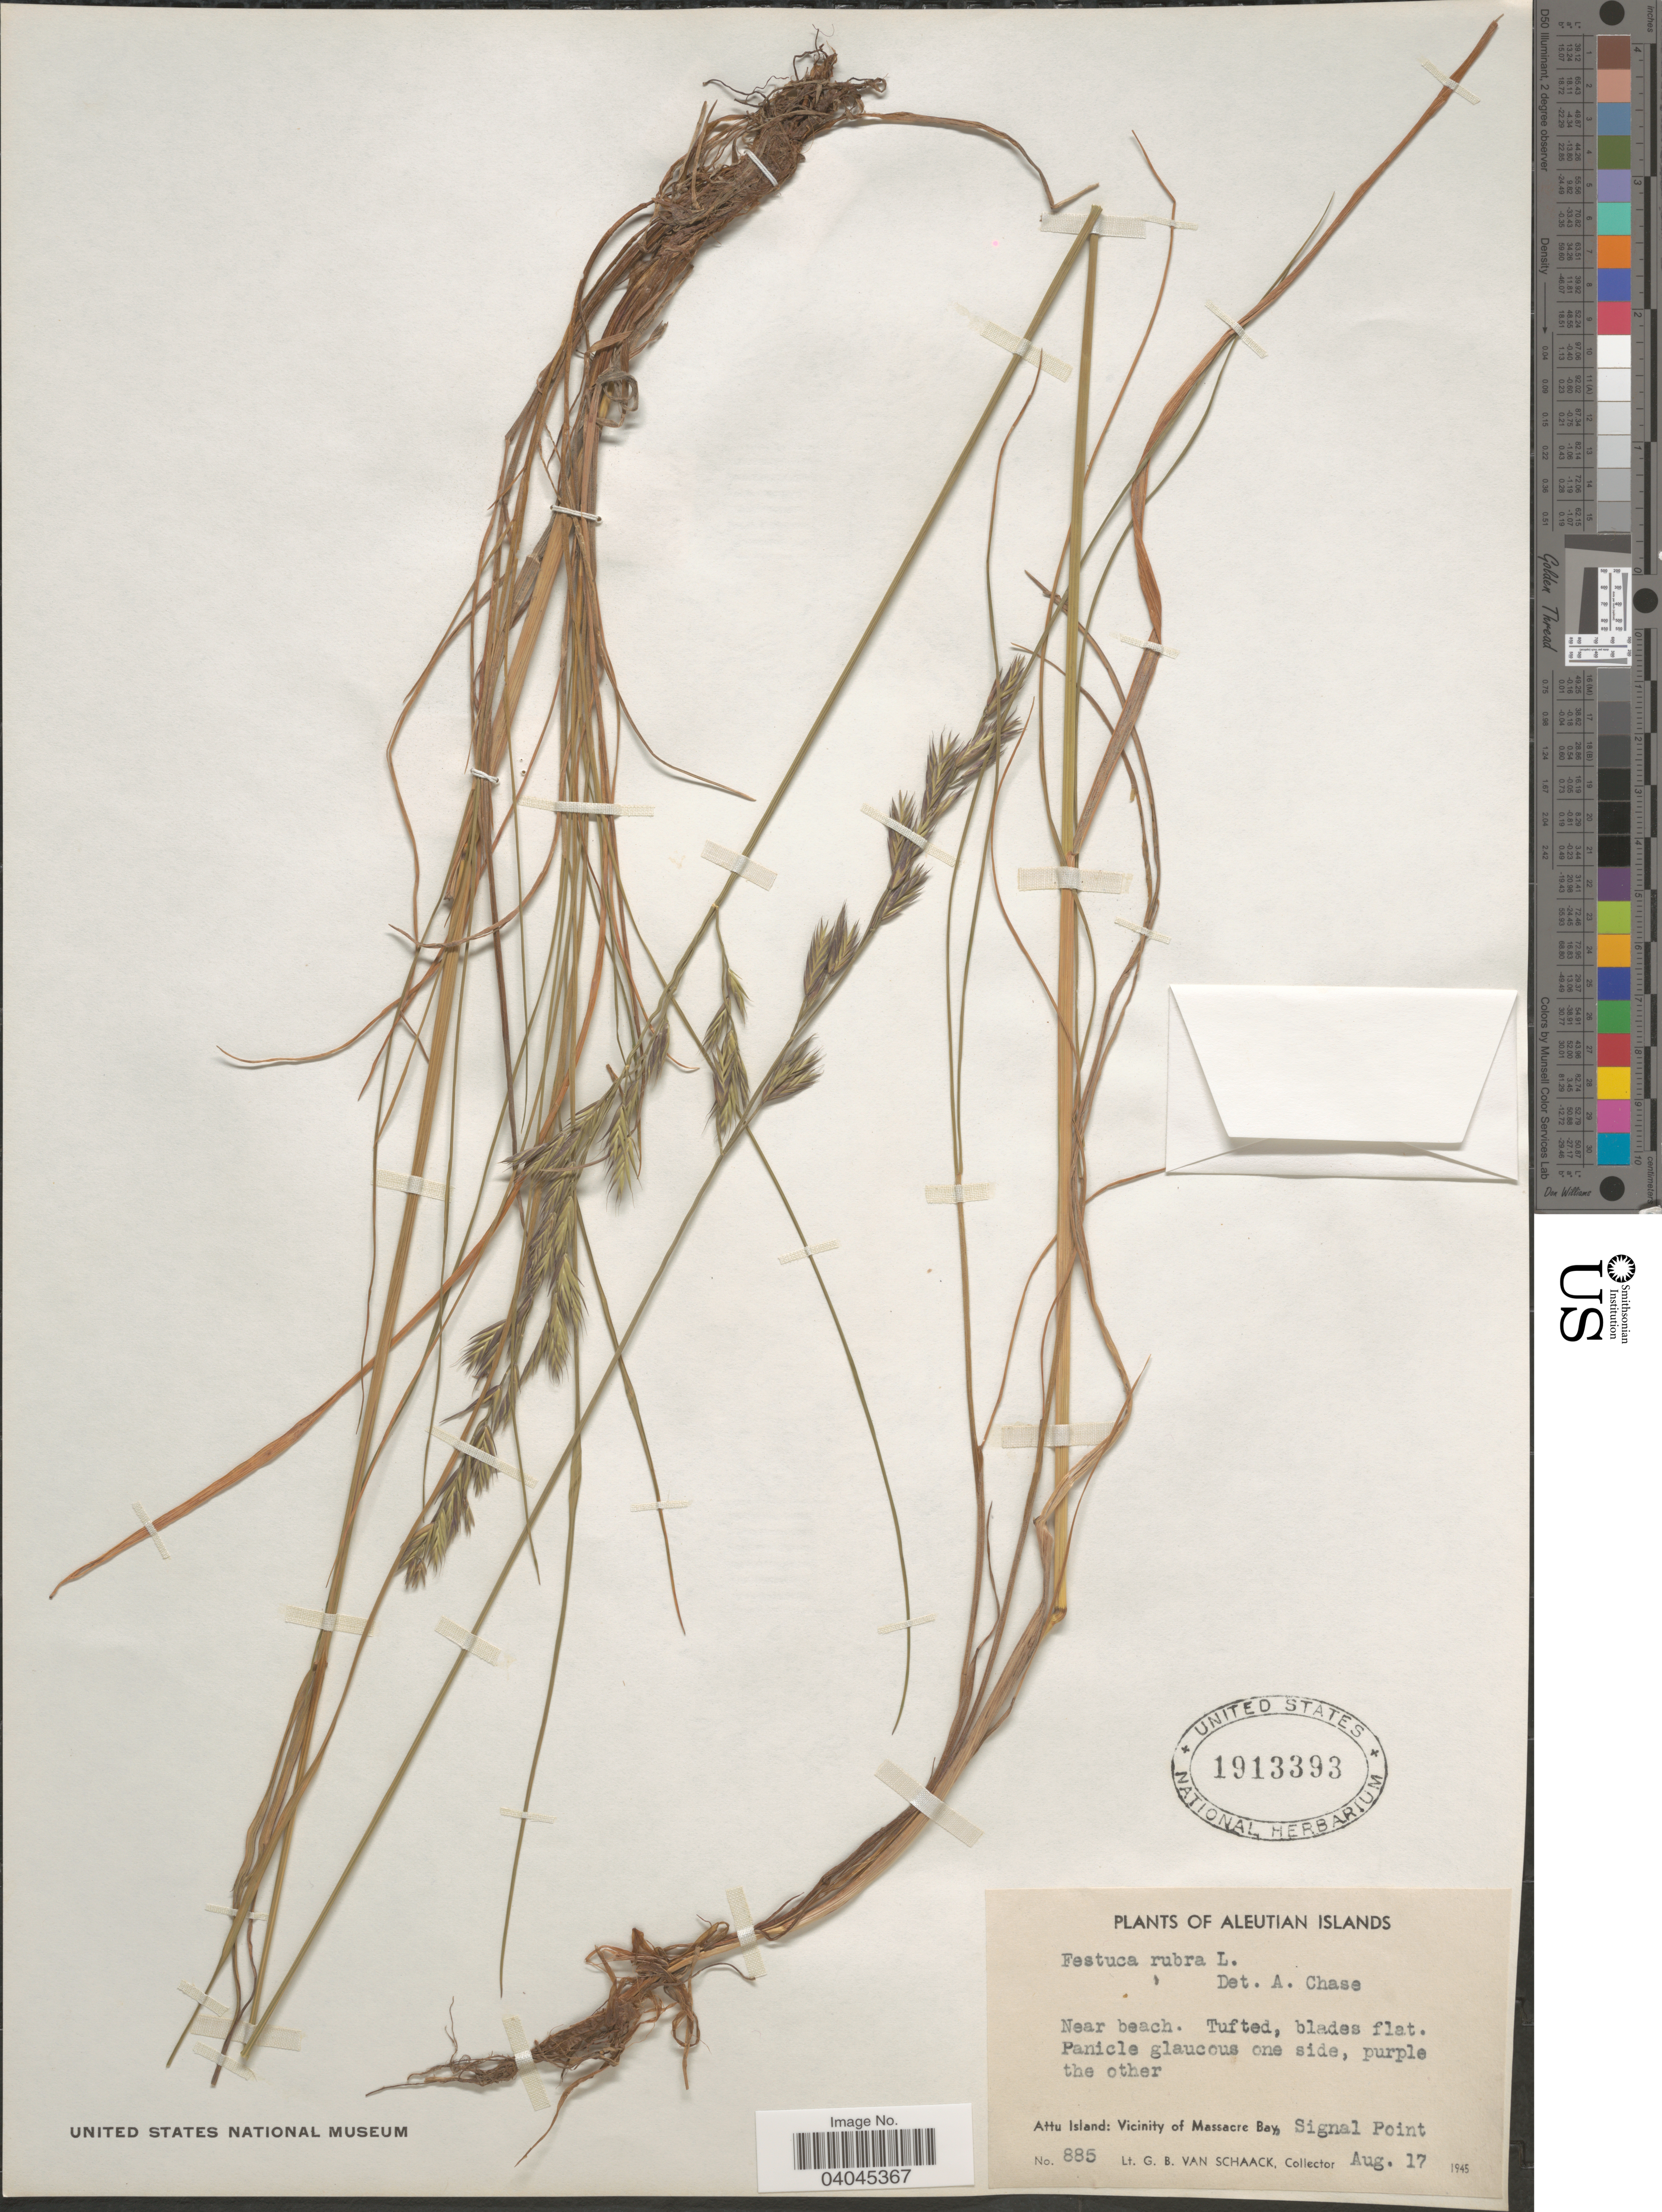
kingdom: Plantae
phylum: Tracheophyta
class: Liliopsida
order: Poales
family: Poaceae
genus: Festuca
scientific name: Festuca rubra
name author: L.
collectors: G. Van Schaack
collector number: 885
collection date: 1945-08-17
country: United States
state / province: Alaska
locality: Aleutian Islands. Near beach. Attu Island: Vicinity of Massacre Bay, Signal Point.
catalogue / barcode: US 1913393